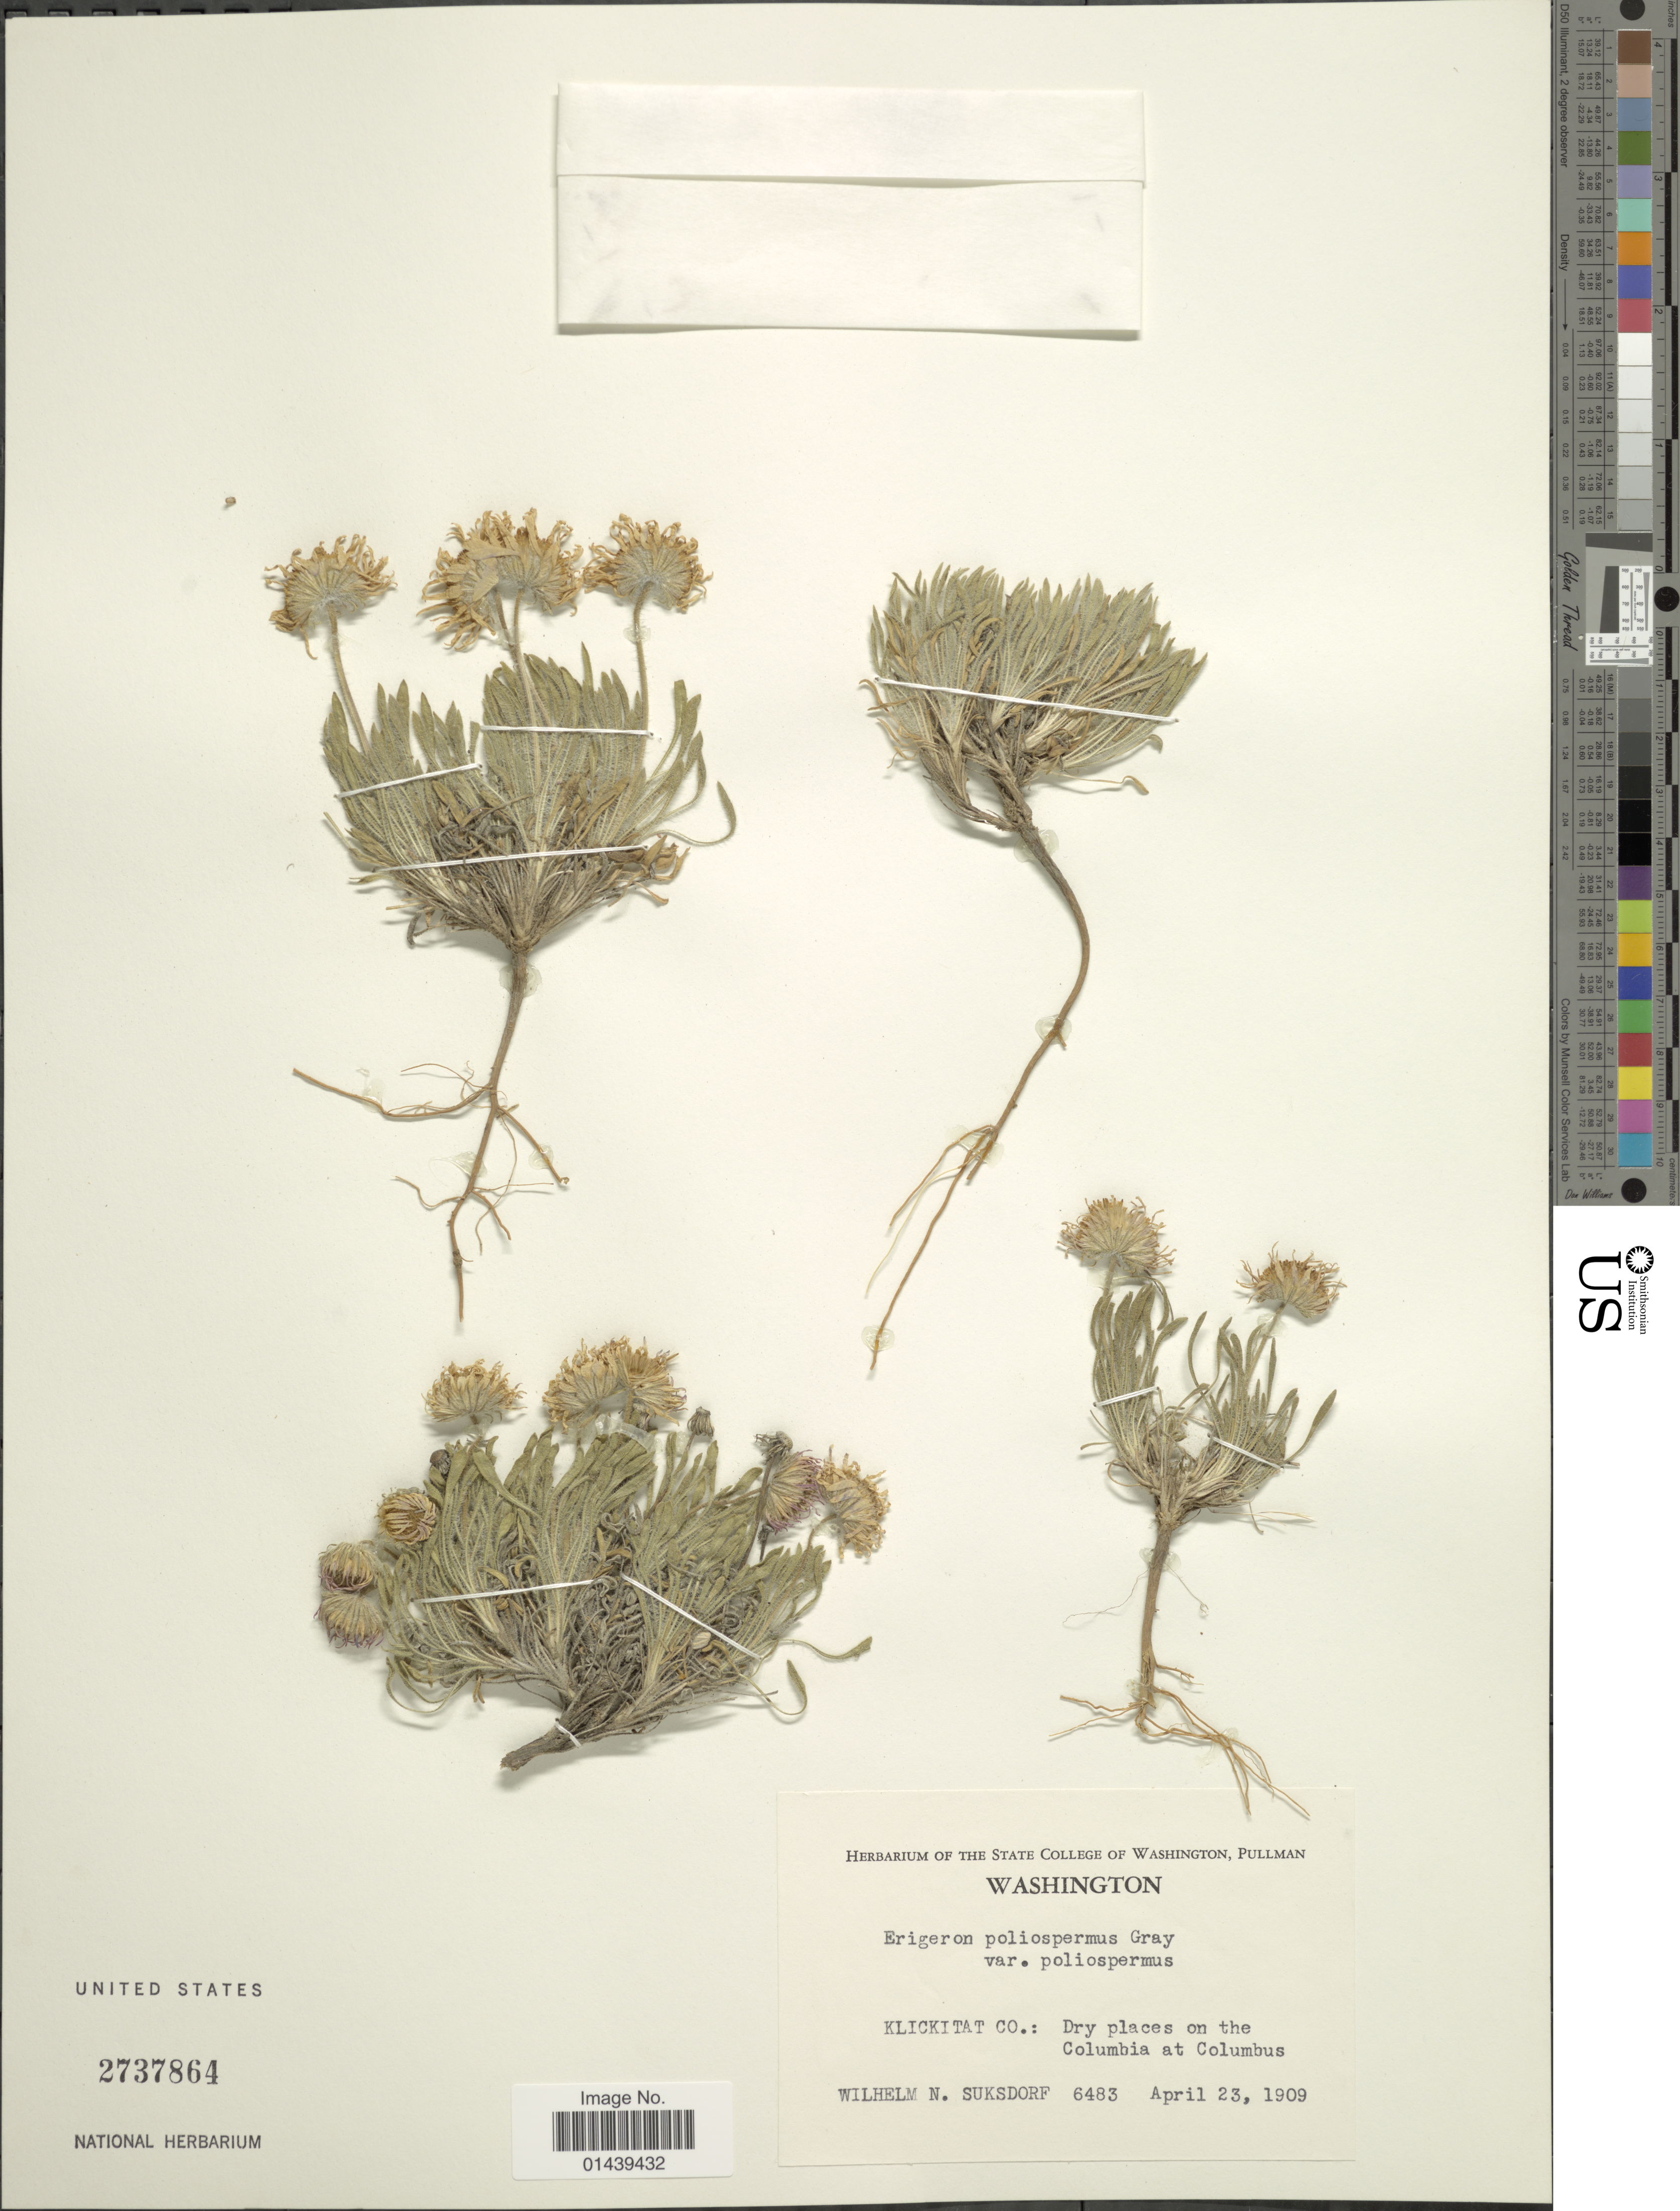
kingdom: Plantae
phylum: Tracheophyta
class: Magnoliopsida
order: Asterales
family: Asteraceae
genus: Erigeron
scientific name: Erigeron poliospermus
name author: A. Gray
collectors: W. N. Suksdorf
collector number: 6483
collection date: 1909-04-23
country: United States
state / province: Washington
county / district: Klickitat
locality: Klickitat Co.: on the Columbia at Columbus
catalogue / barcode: US 2737864